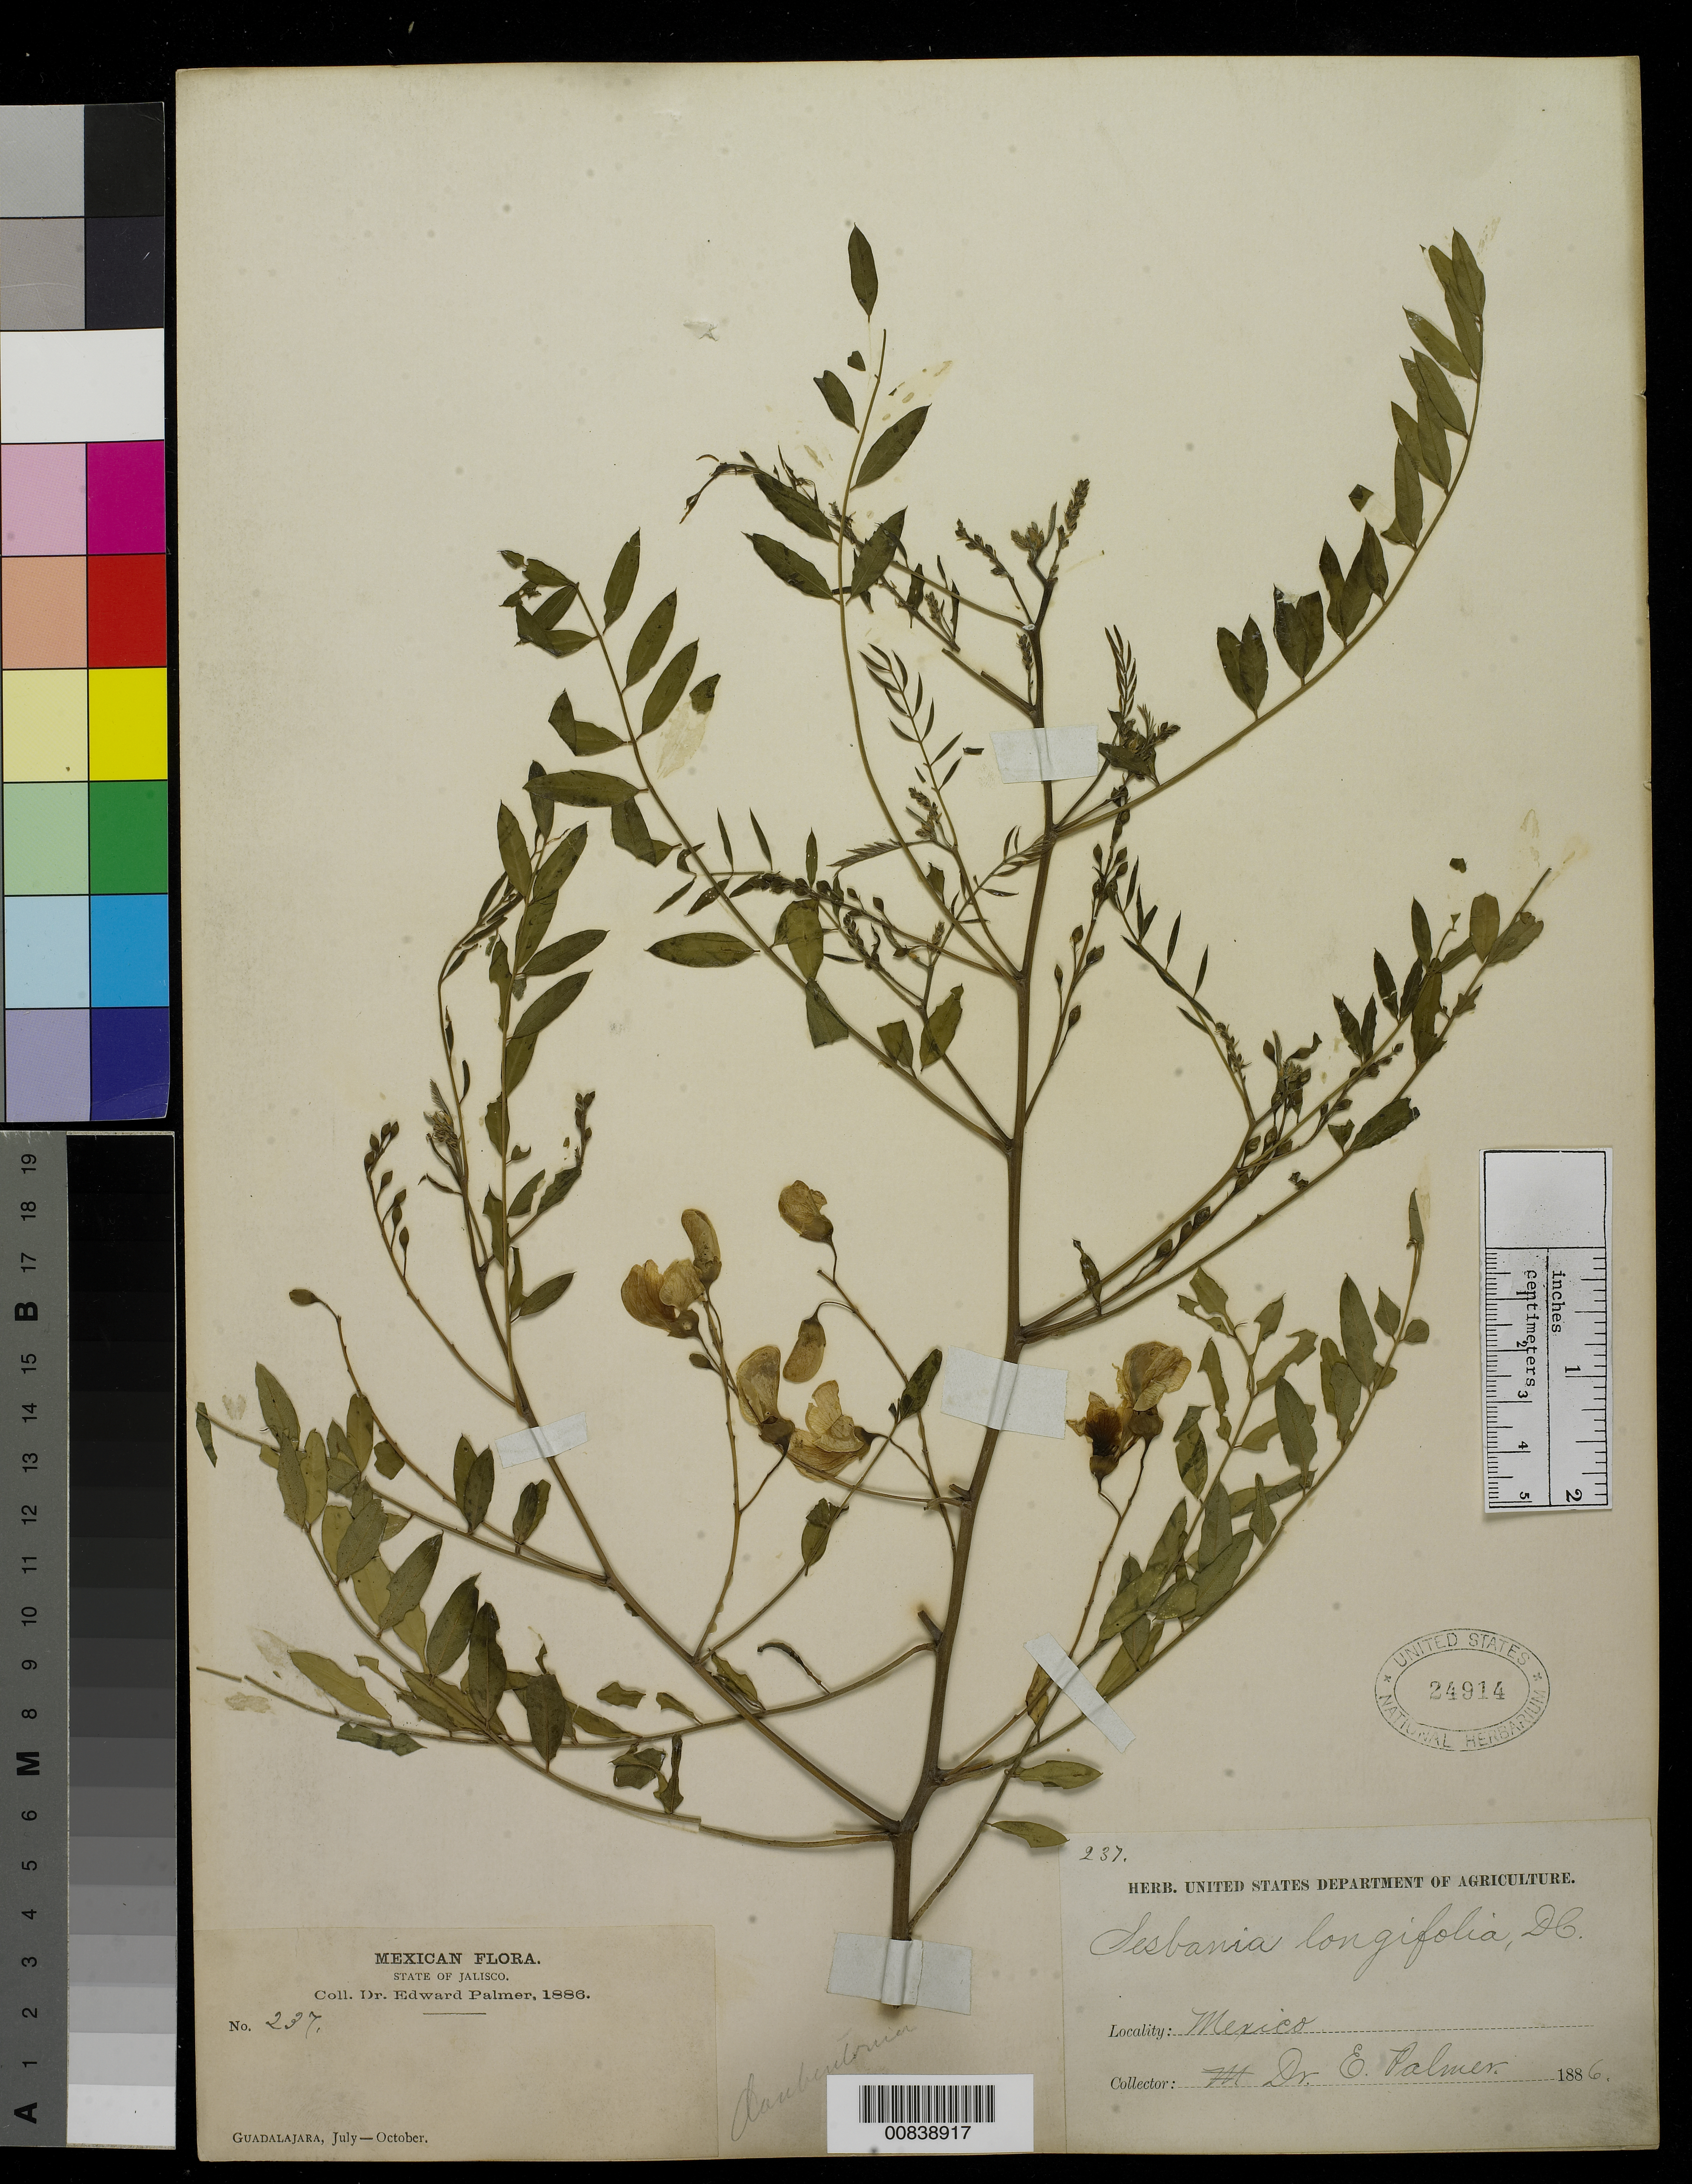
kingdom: Plantae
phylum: Tracheophyta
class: Magnoliopsida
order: Fabales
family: Fabaceae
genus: Sesbania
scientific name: Sesbania longifolia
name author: DC.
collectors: E. Palmer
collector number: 237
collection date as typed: Jul 1886 to -- Oct 1886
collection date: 1886-07/1886-10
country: Mexico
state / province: Jalisco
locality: Guadalajara, Jalisco.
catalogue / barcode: US 24914